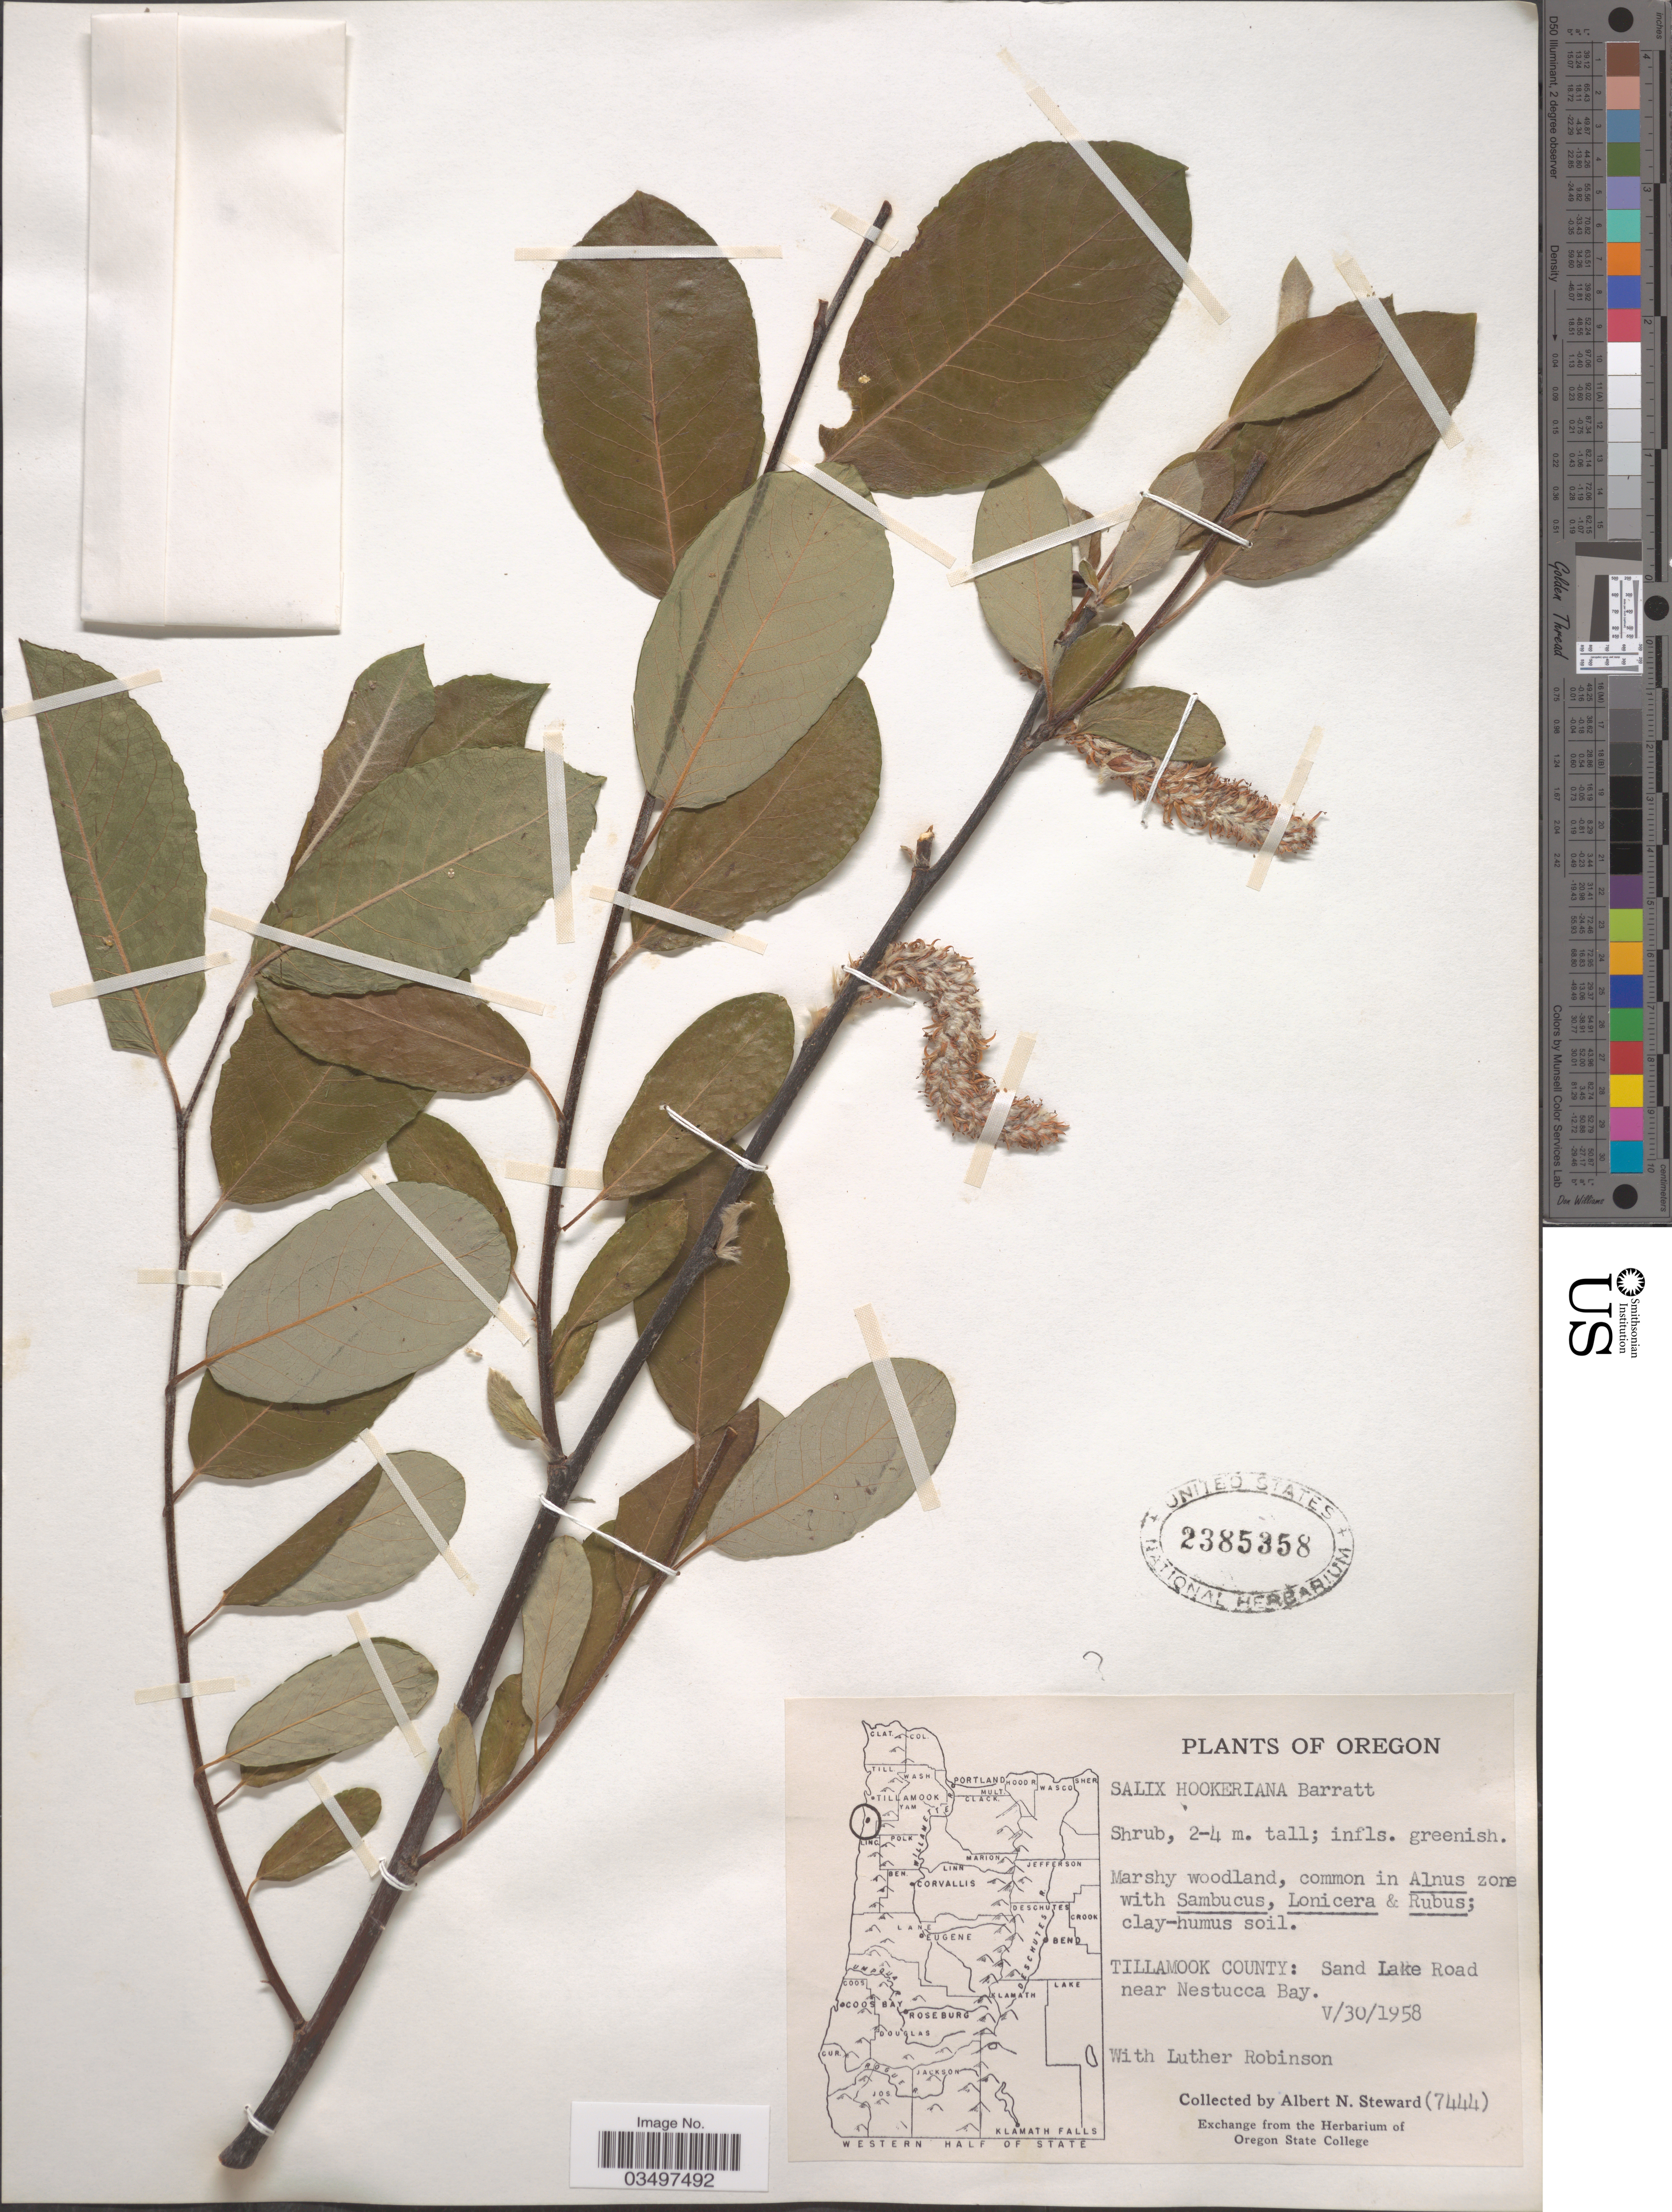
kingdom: Plantae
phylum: Tracheophyta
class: Magnoliopsida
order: Malpighiales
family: Salicaceae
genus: Salix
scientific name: Salix hookeriana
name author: Barratt ex Hook.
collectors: A. N. Steward & L. Robinson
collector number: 7444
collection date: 1958-05-30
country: United States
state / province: Oregon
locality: Tillamook County: Sand Lake Road near Nestucca Bay.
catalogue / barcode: US 2385358